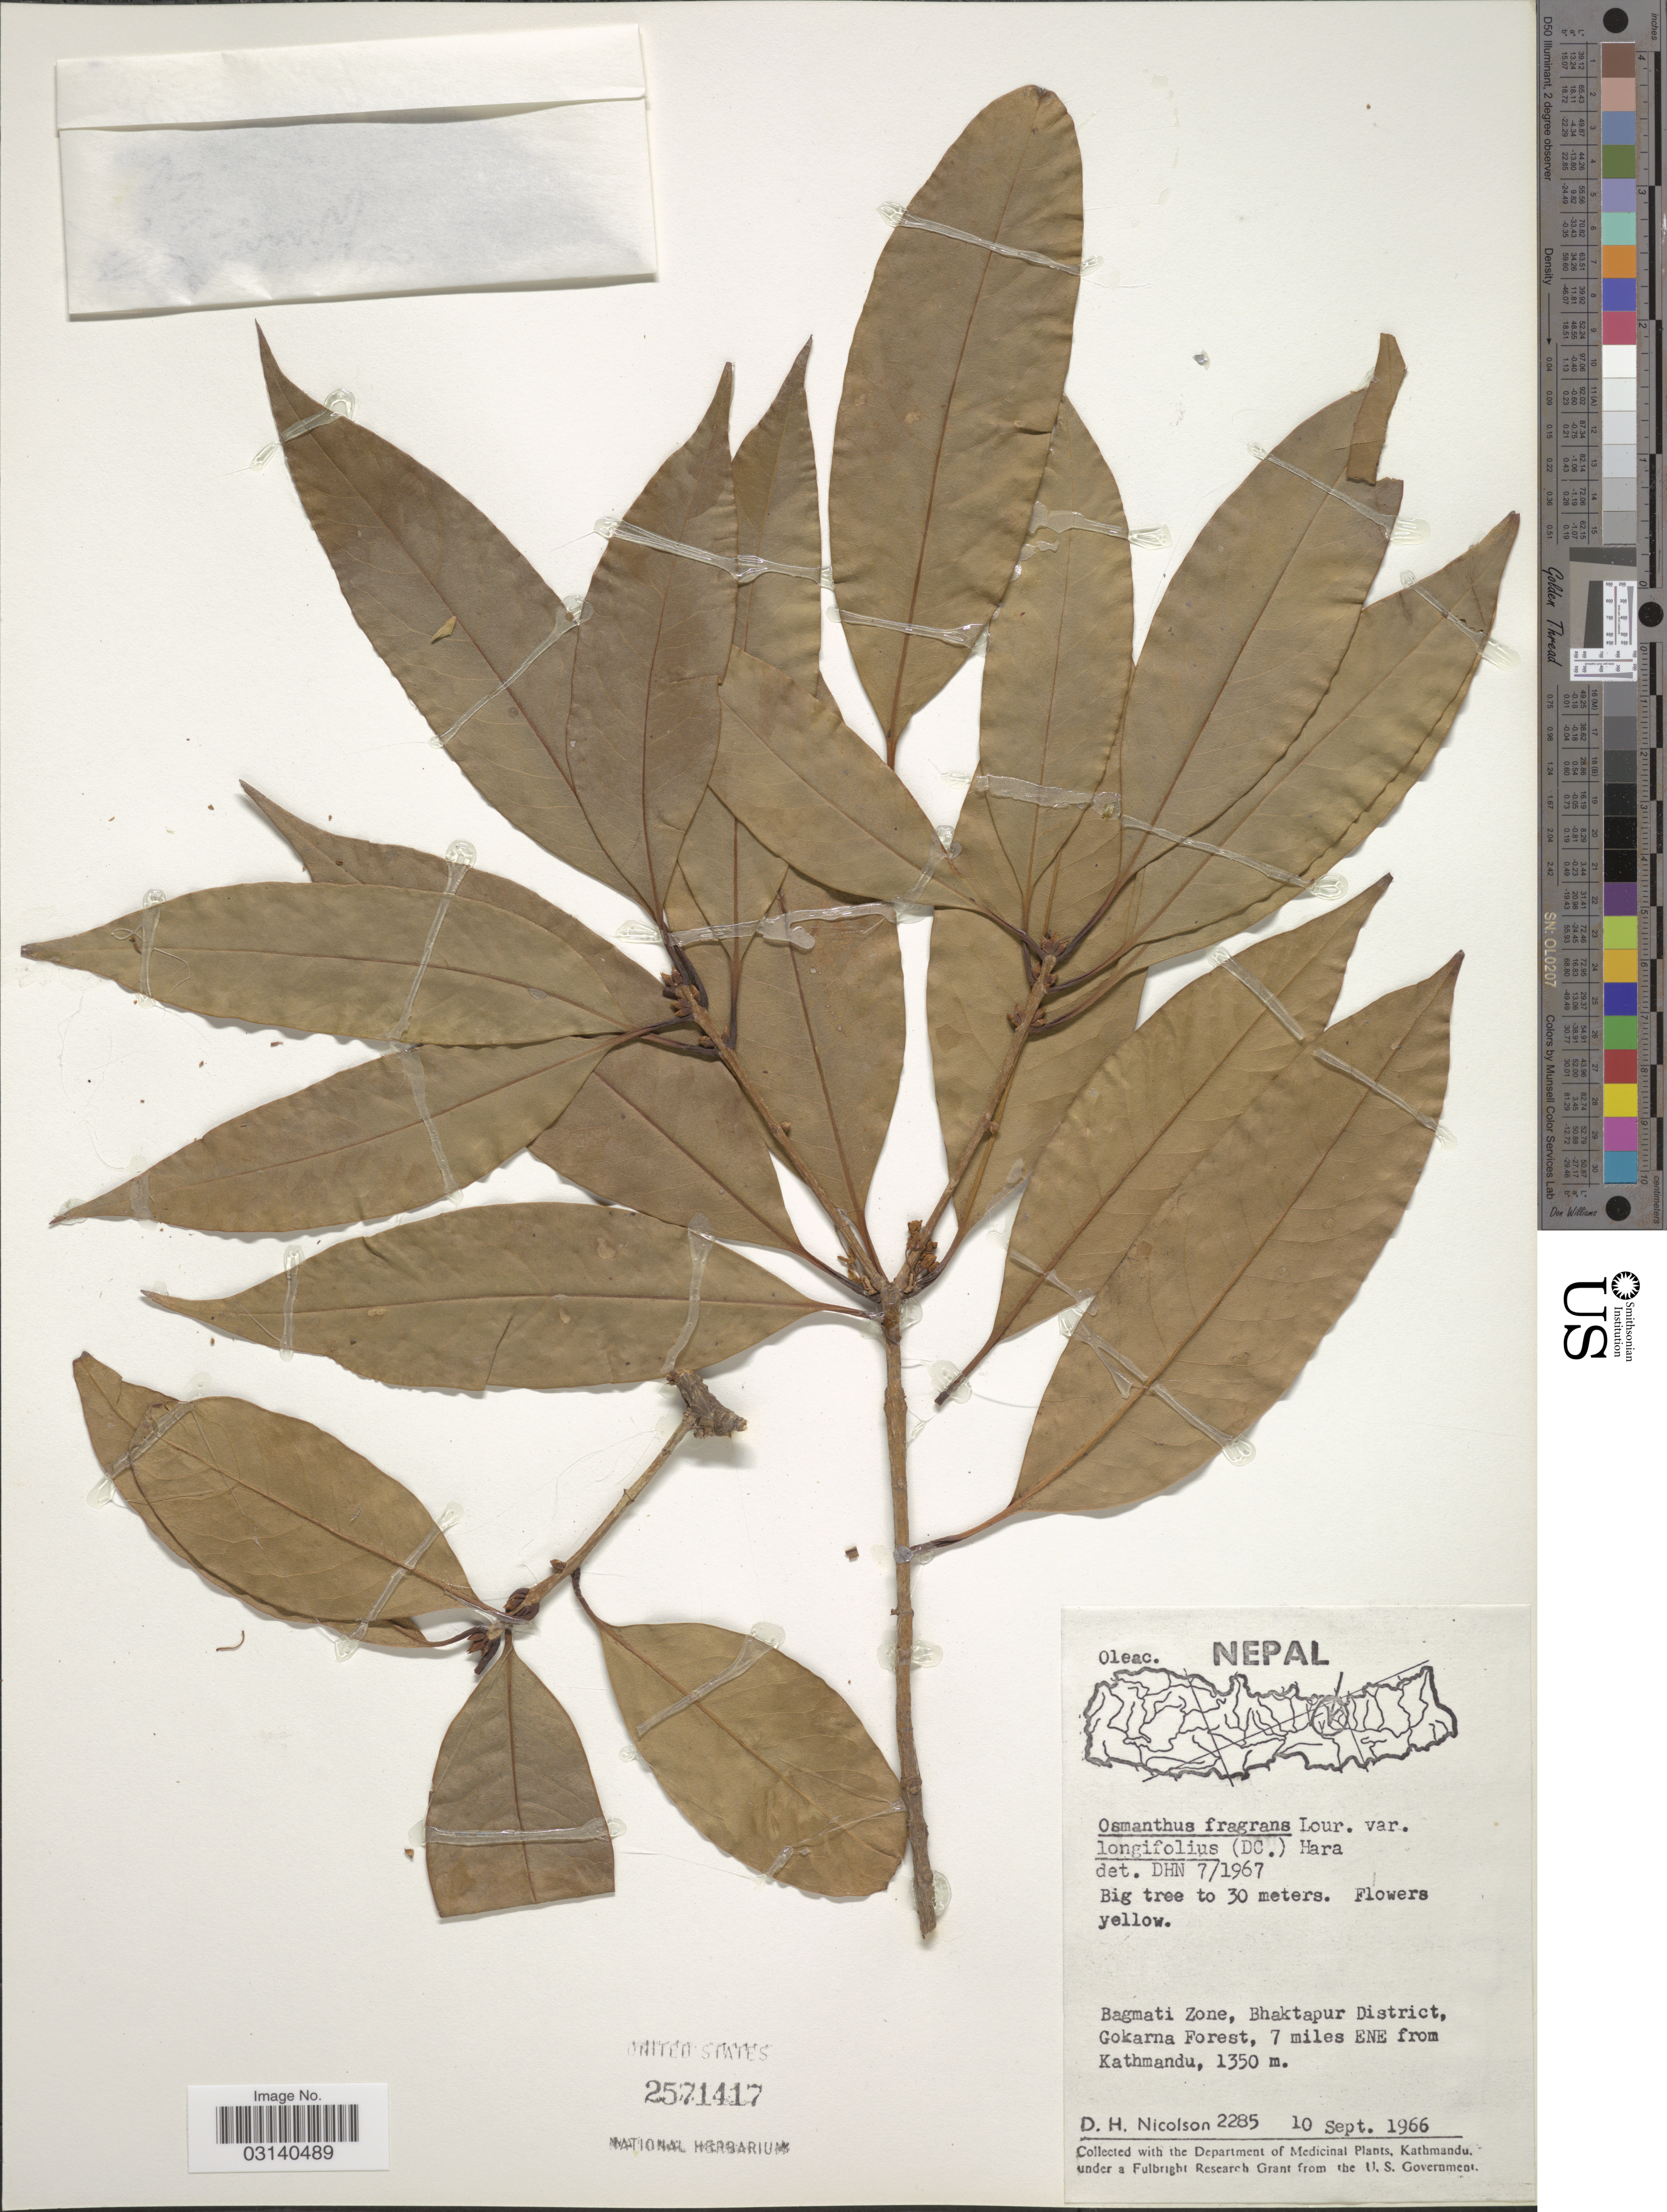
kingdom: Plantae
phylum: Tracheophyta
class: Magnoliopsida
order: Lamiales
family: Oleaceae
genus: Osmanthus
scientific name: Osmanthus fragrans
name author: Lour.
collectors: D. H. Nicolson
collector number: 2285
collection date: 1966-09-10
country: Nepal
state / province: Bagmati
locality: Bagmati Zone, Bhaktapur District, Gokarna Forest, 7 miles ENE from Kathmandu.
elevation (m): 1350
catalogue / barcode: US 2571417